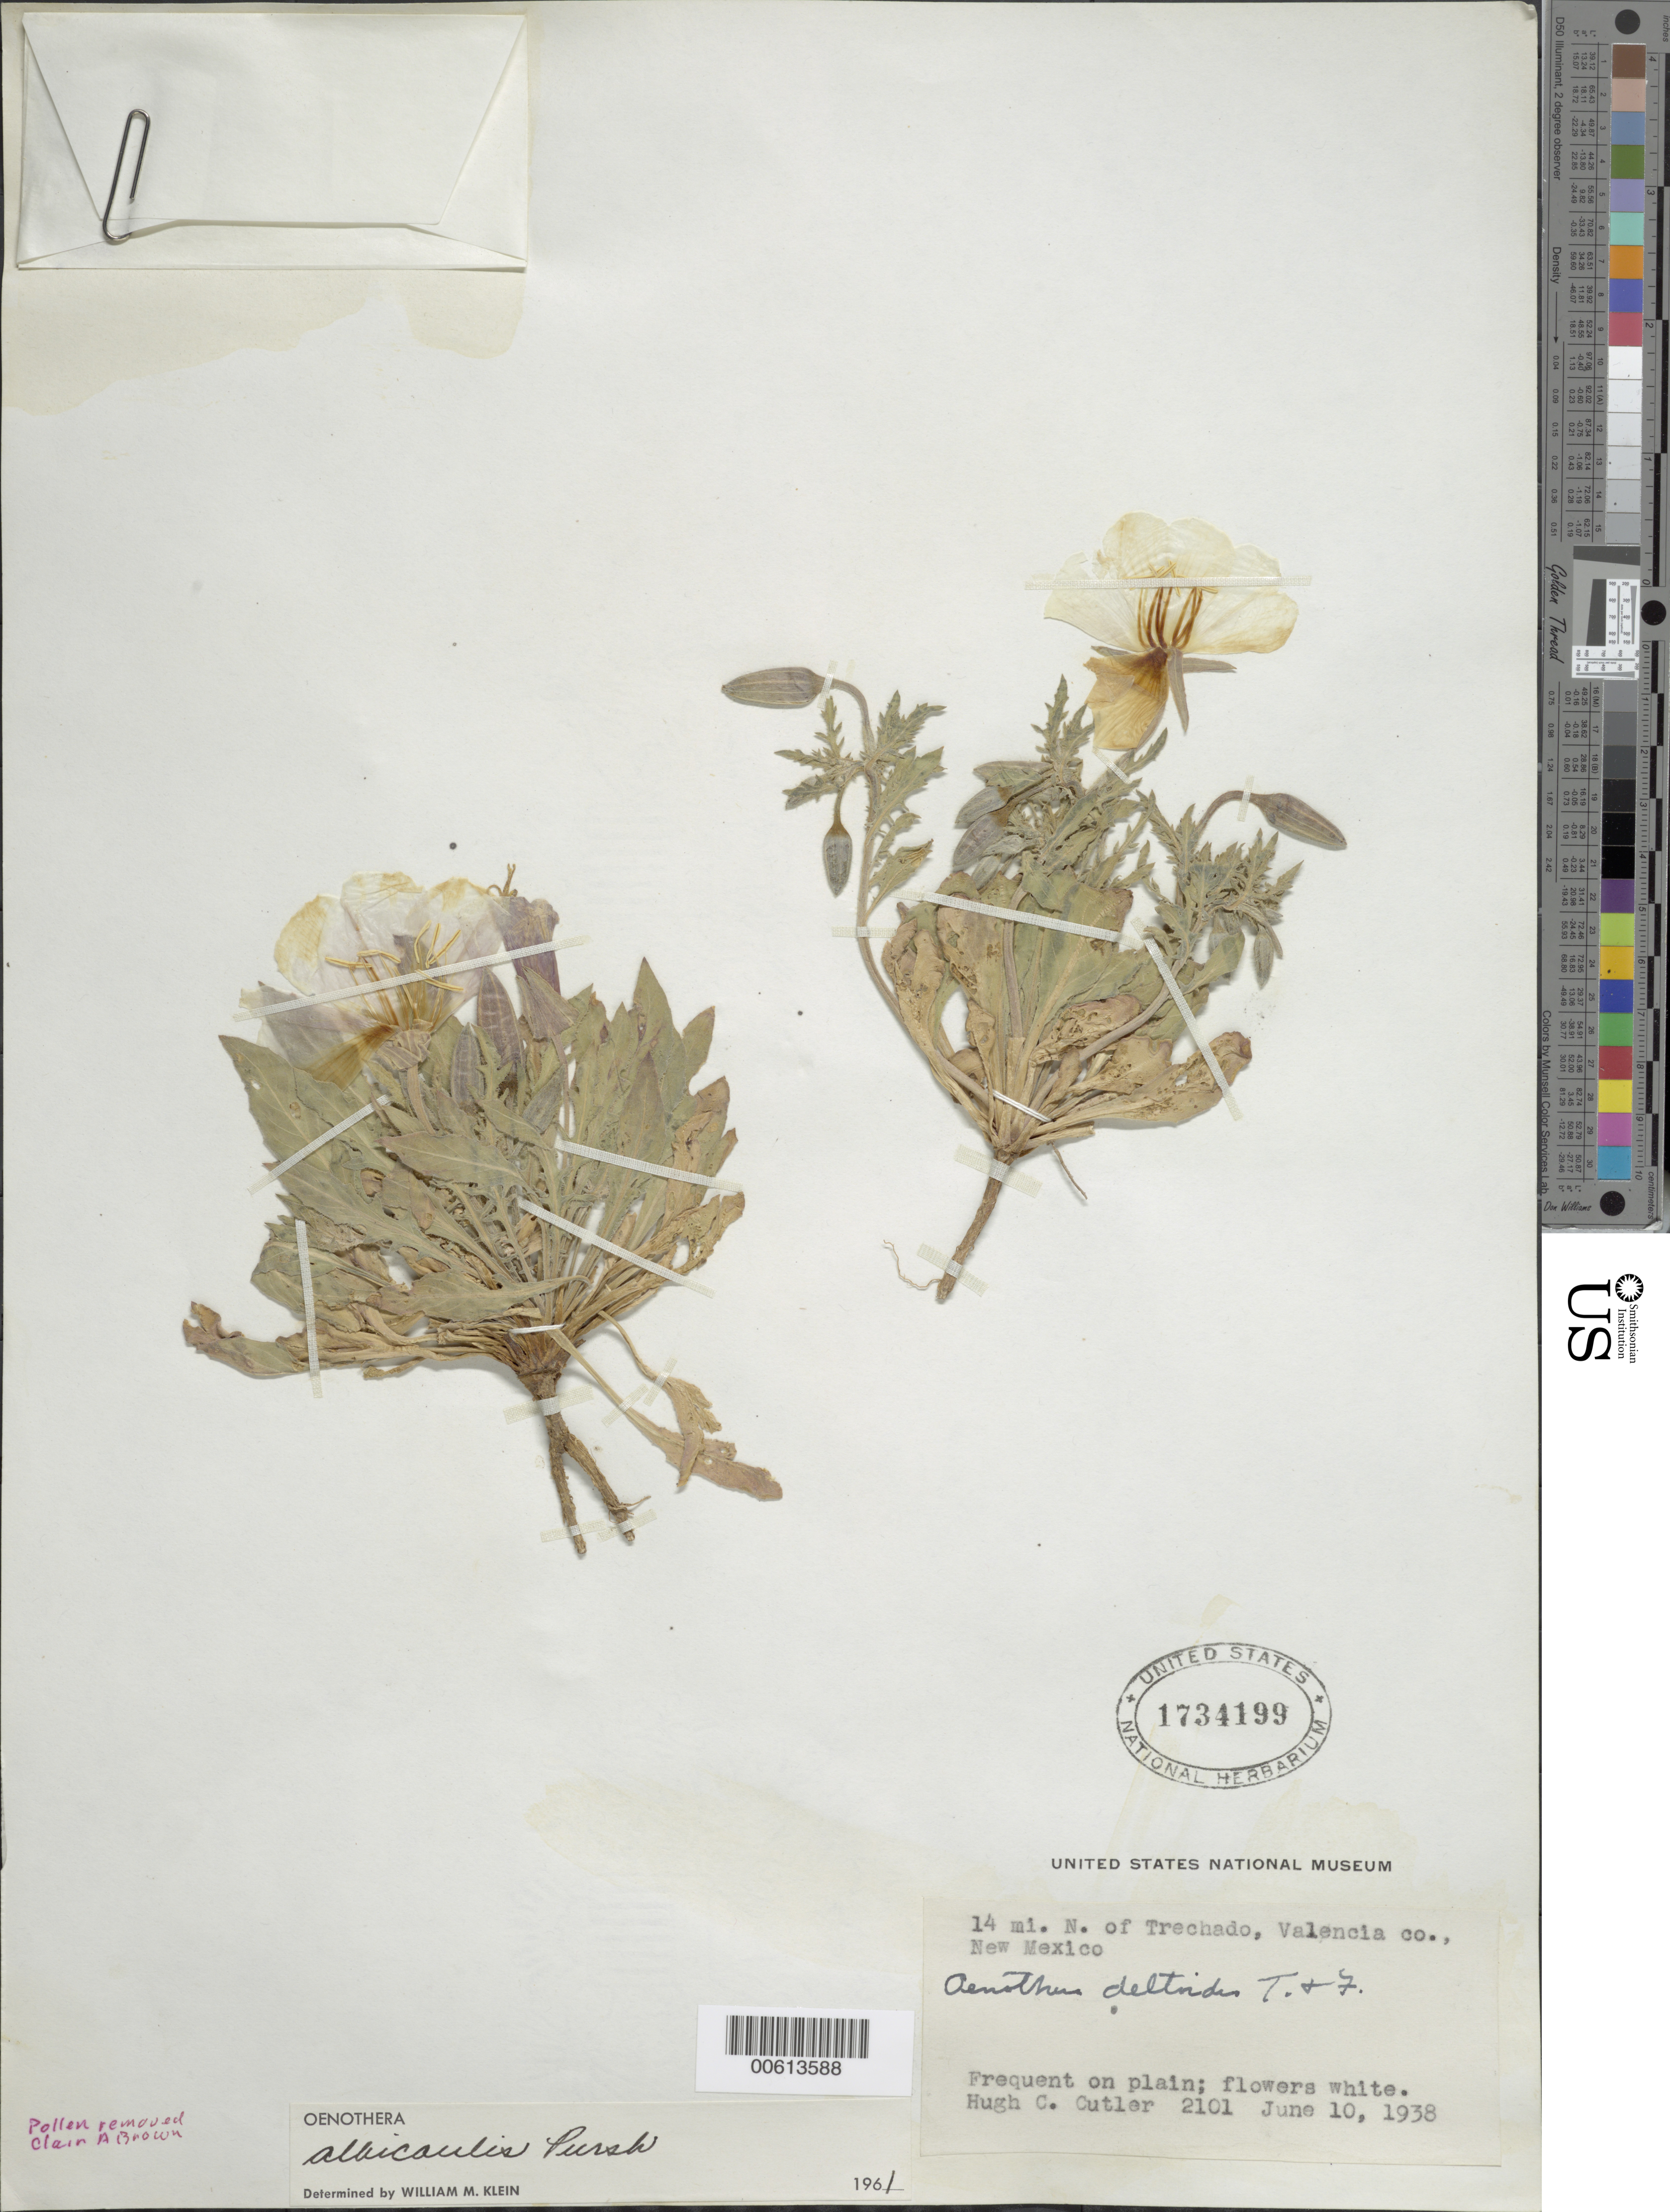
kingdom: Plantae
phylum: Tracheophyta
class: Magnoliopsida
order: Myrtales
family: Onagraceae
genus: Oenothera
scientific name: Oenothera albicaulis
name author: Pursh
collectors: H. C. Cutler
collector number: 2101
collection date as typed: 10 Jun 1938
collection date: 1938-06-10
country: United States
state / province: New Mexico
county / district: Valencia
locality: N of Trechado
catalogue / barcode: US 1734199